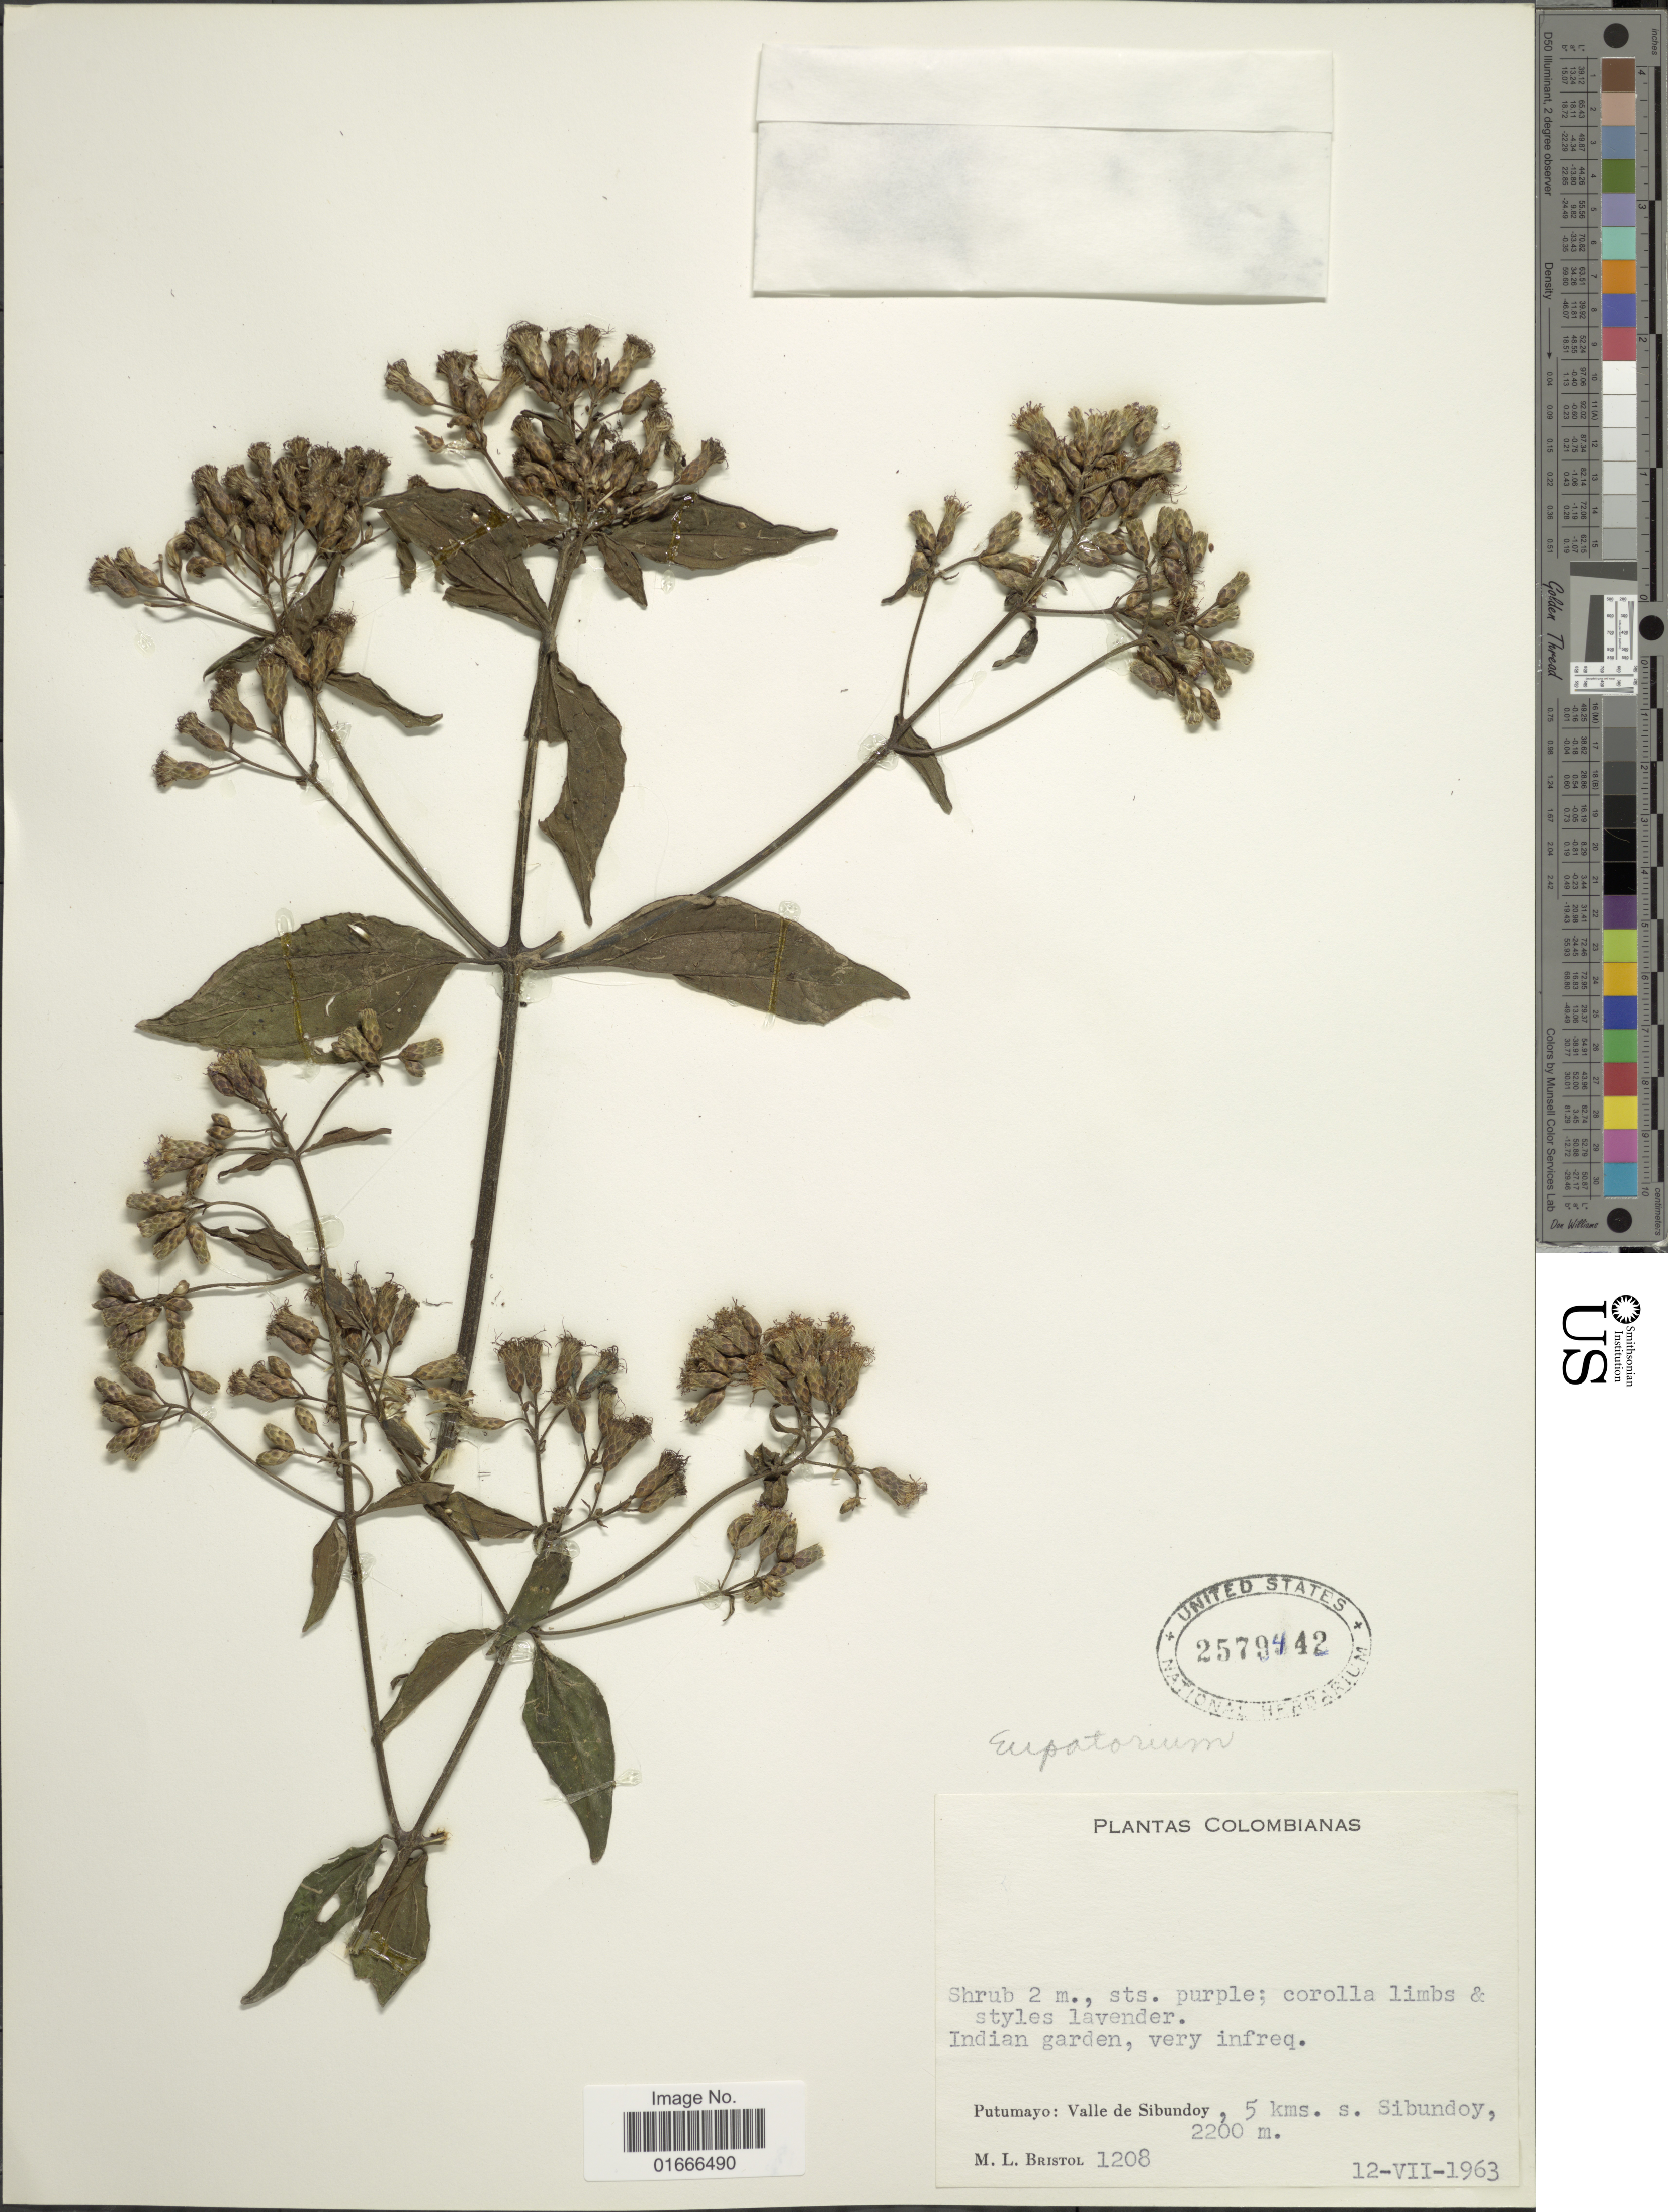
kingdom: Plantae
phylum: Tracheophyta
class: Magnoliopsida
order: Asterales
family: Asteraceae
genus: Chromolaena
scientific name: Chromolaena sp.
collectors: M. L. Bristol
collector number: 1208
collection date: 1963-07-12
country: Colombia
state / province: Putumayo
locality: Colombianas. Putumayo: Valle de Sibundoy, 5 kms. s. Sibundoy, Indian garden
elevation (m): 2200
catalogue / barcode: US 2579442